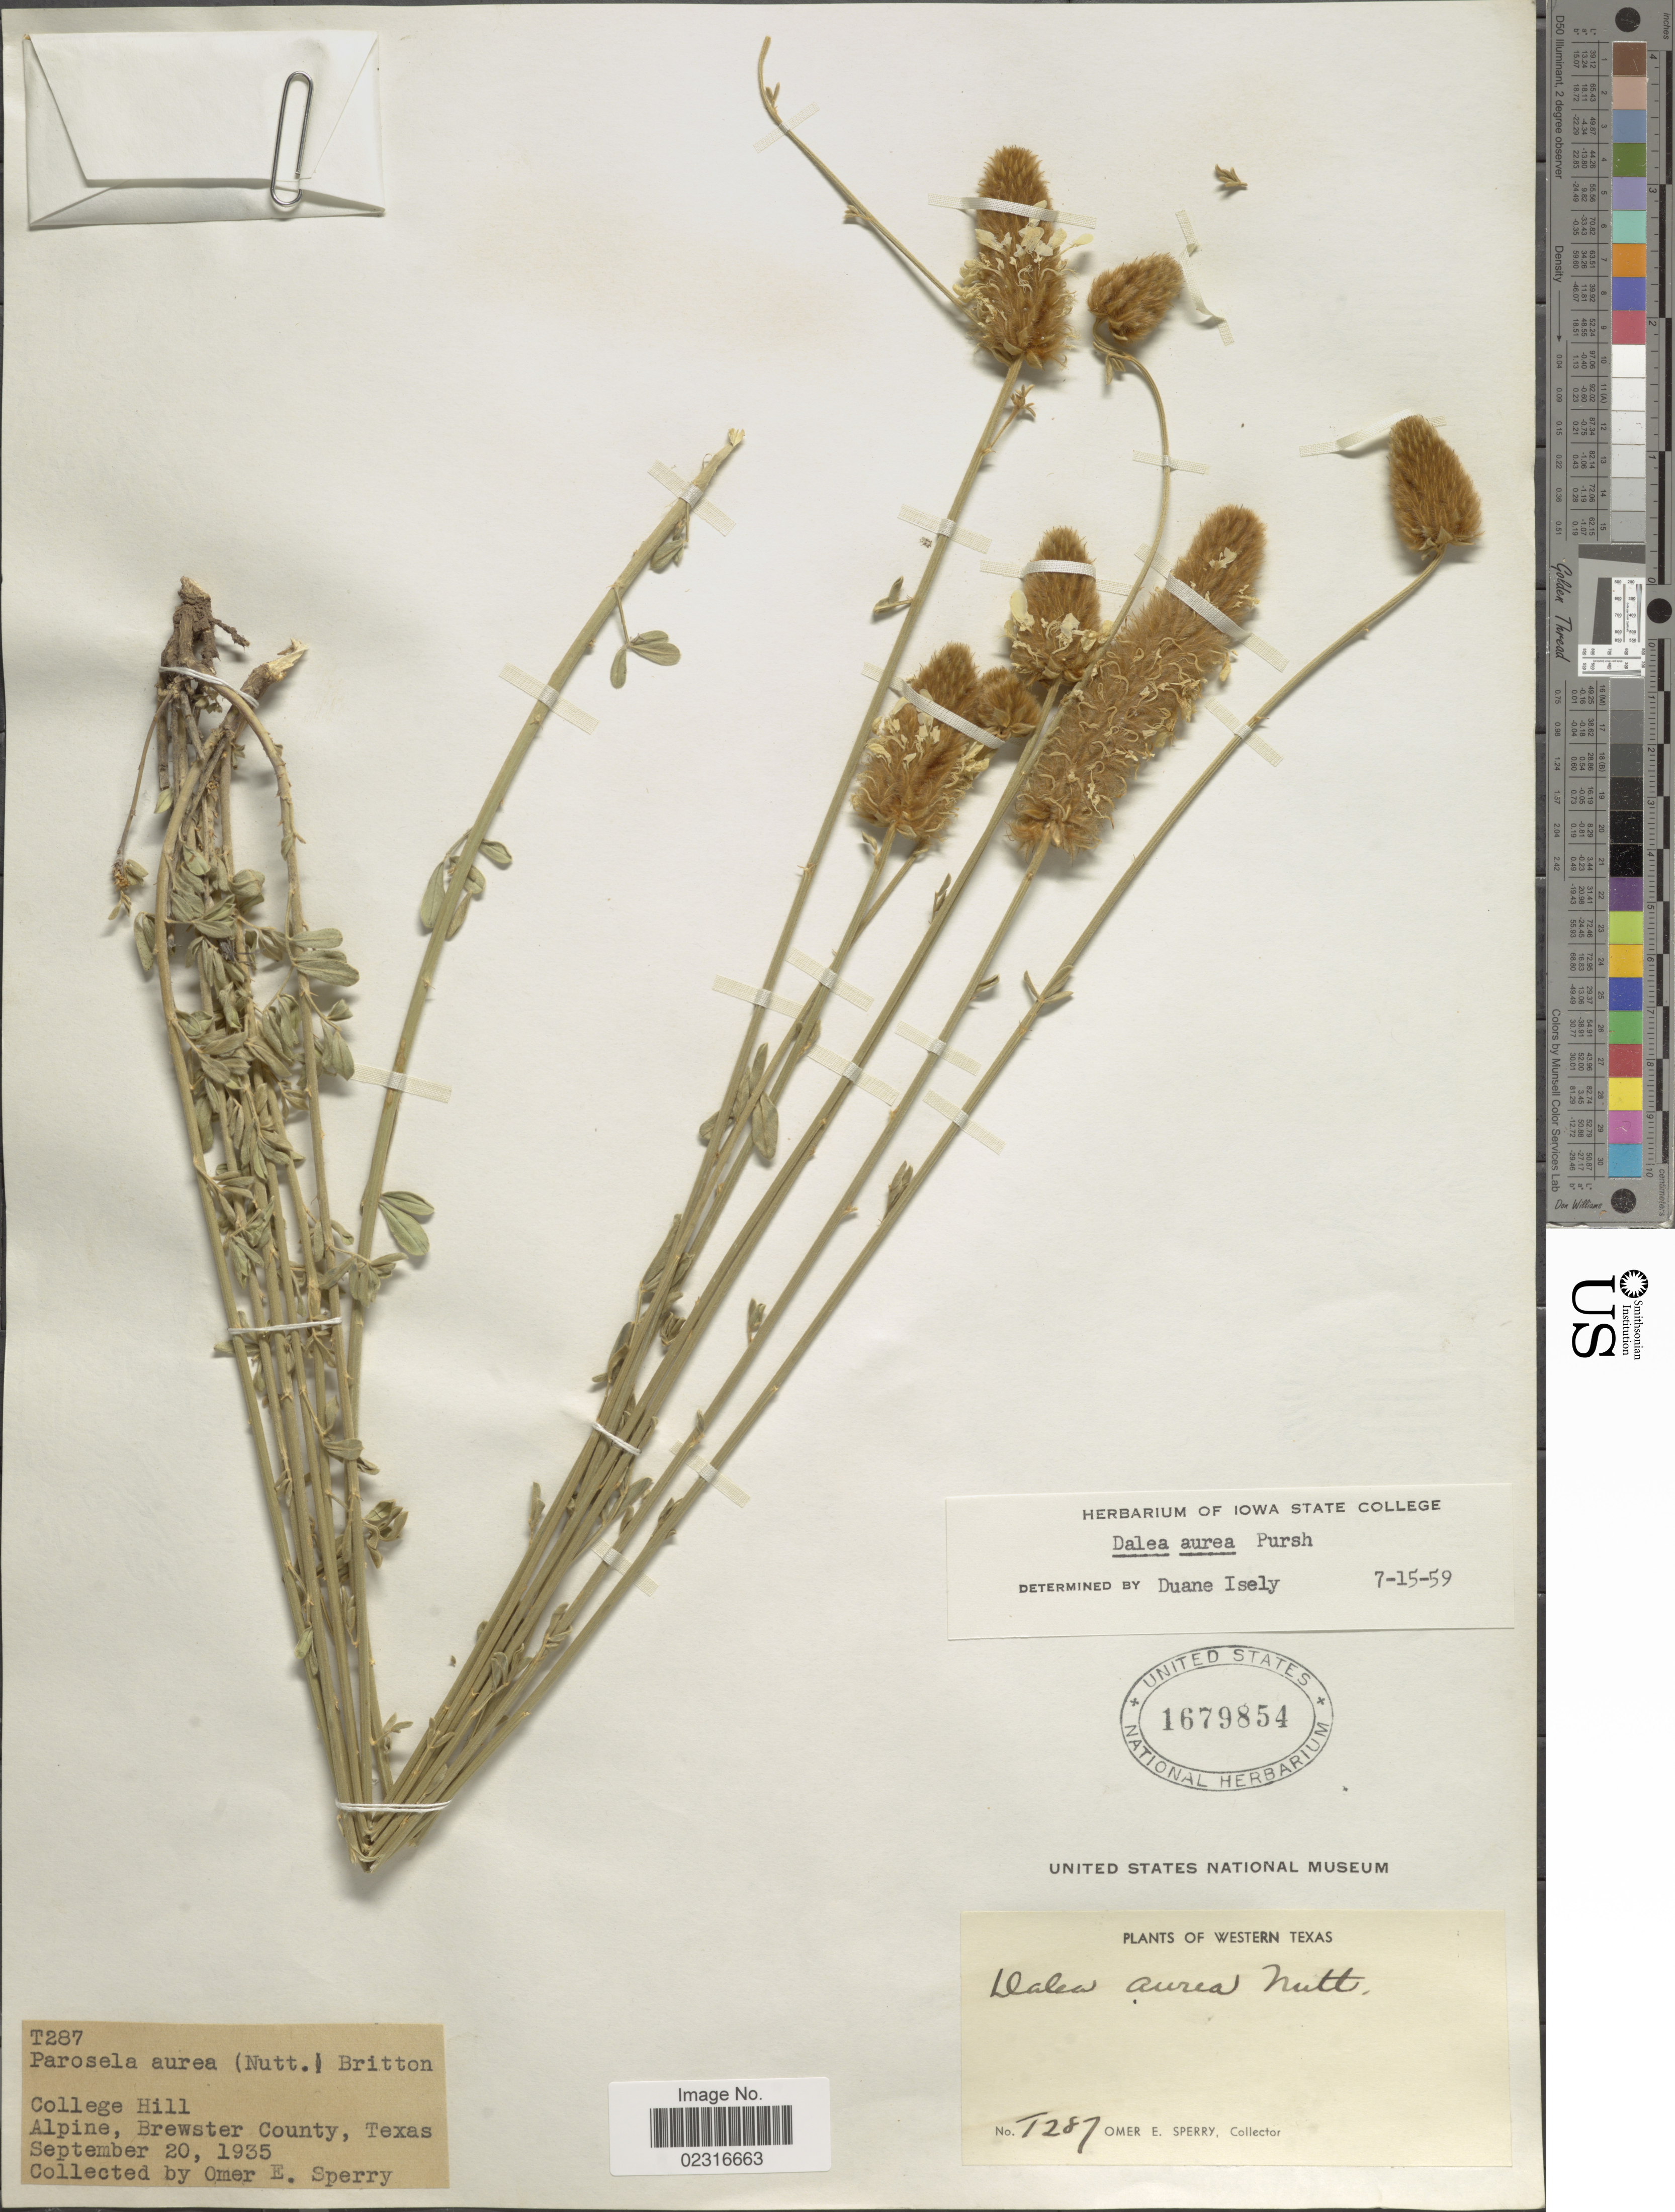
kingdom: Plantae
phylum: Tracheophyta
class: Magnoliopsida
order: Fabales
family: Fabaceae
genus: Dalea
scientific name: Dalea aurea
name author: Nutt. ex Pursh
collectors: O. E. Sperry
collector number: T287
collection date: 1935-09-20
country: United States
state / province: Texas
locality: Western Texas. College Hill. Alpine, Brewster County.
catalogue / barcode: US 1679854